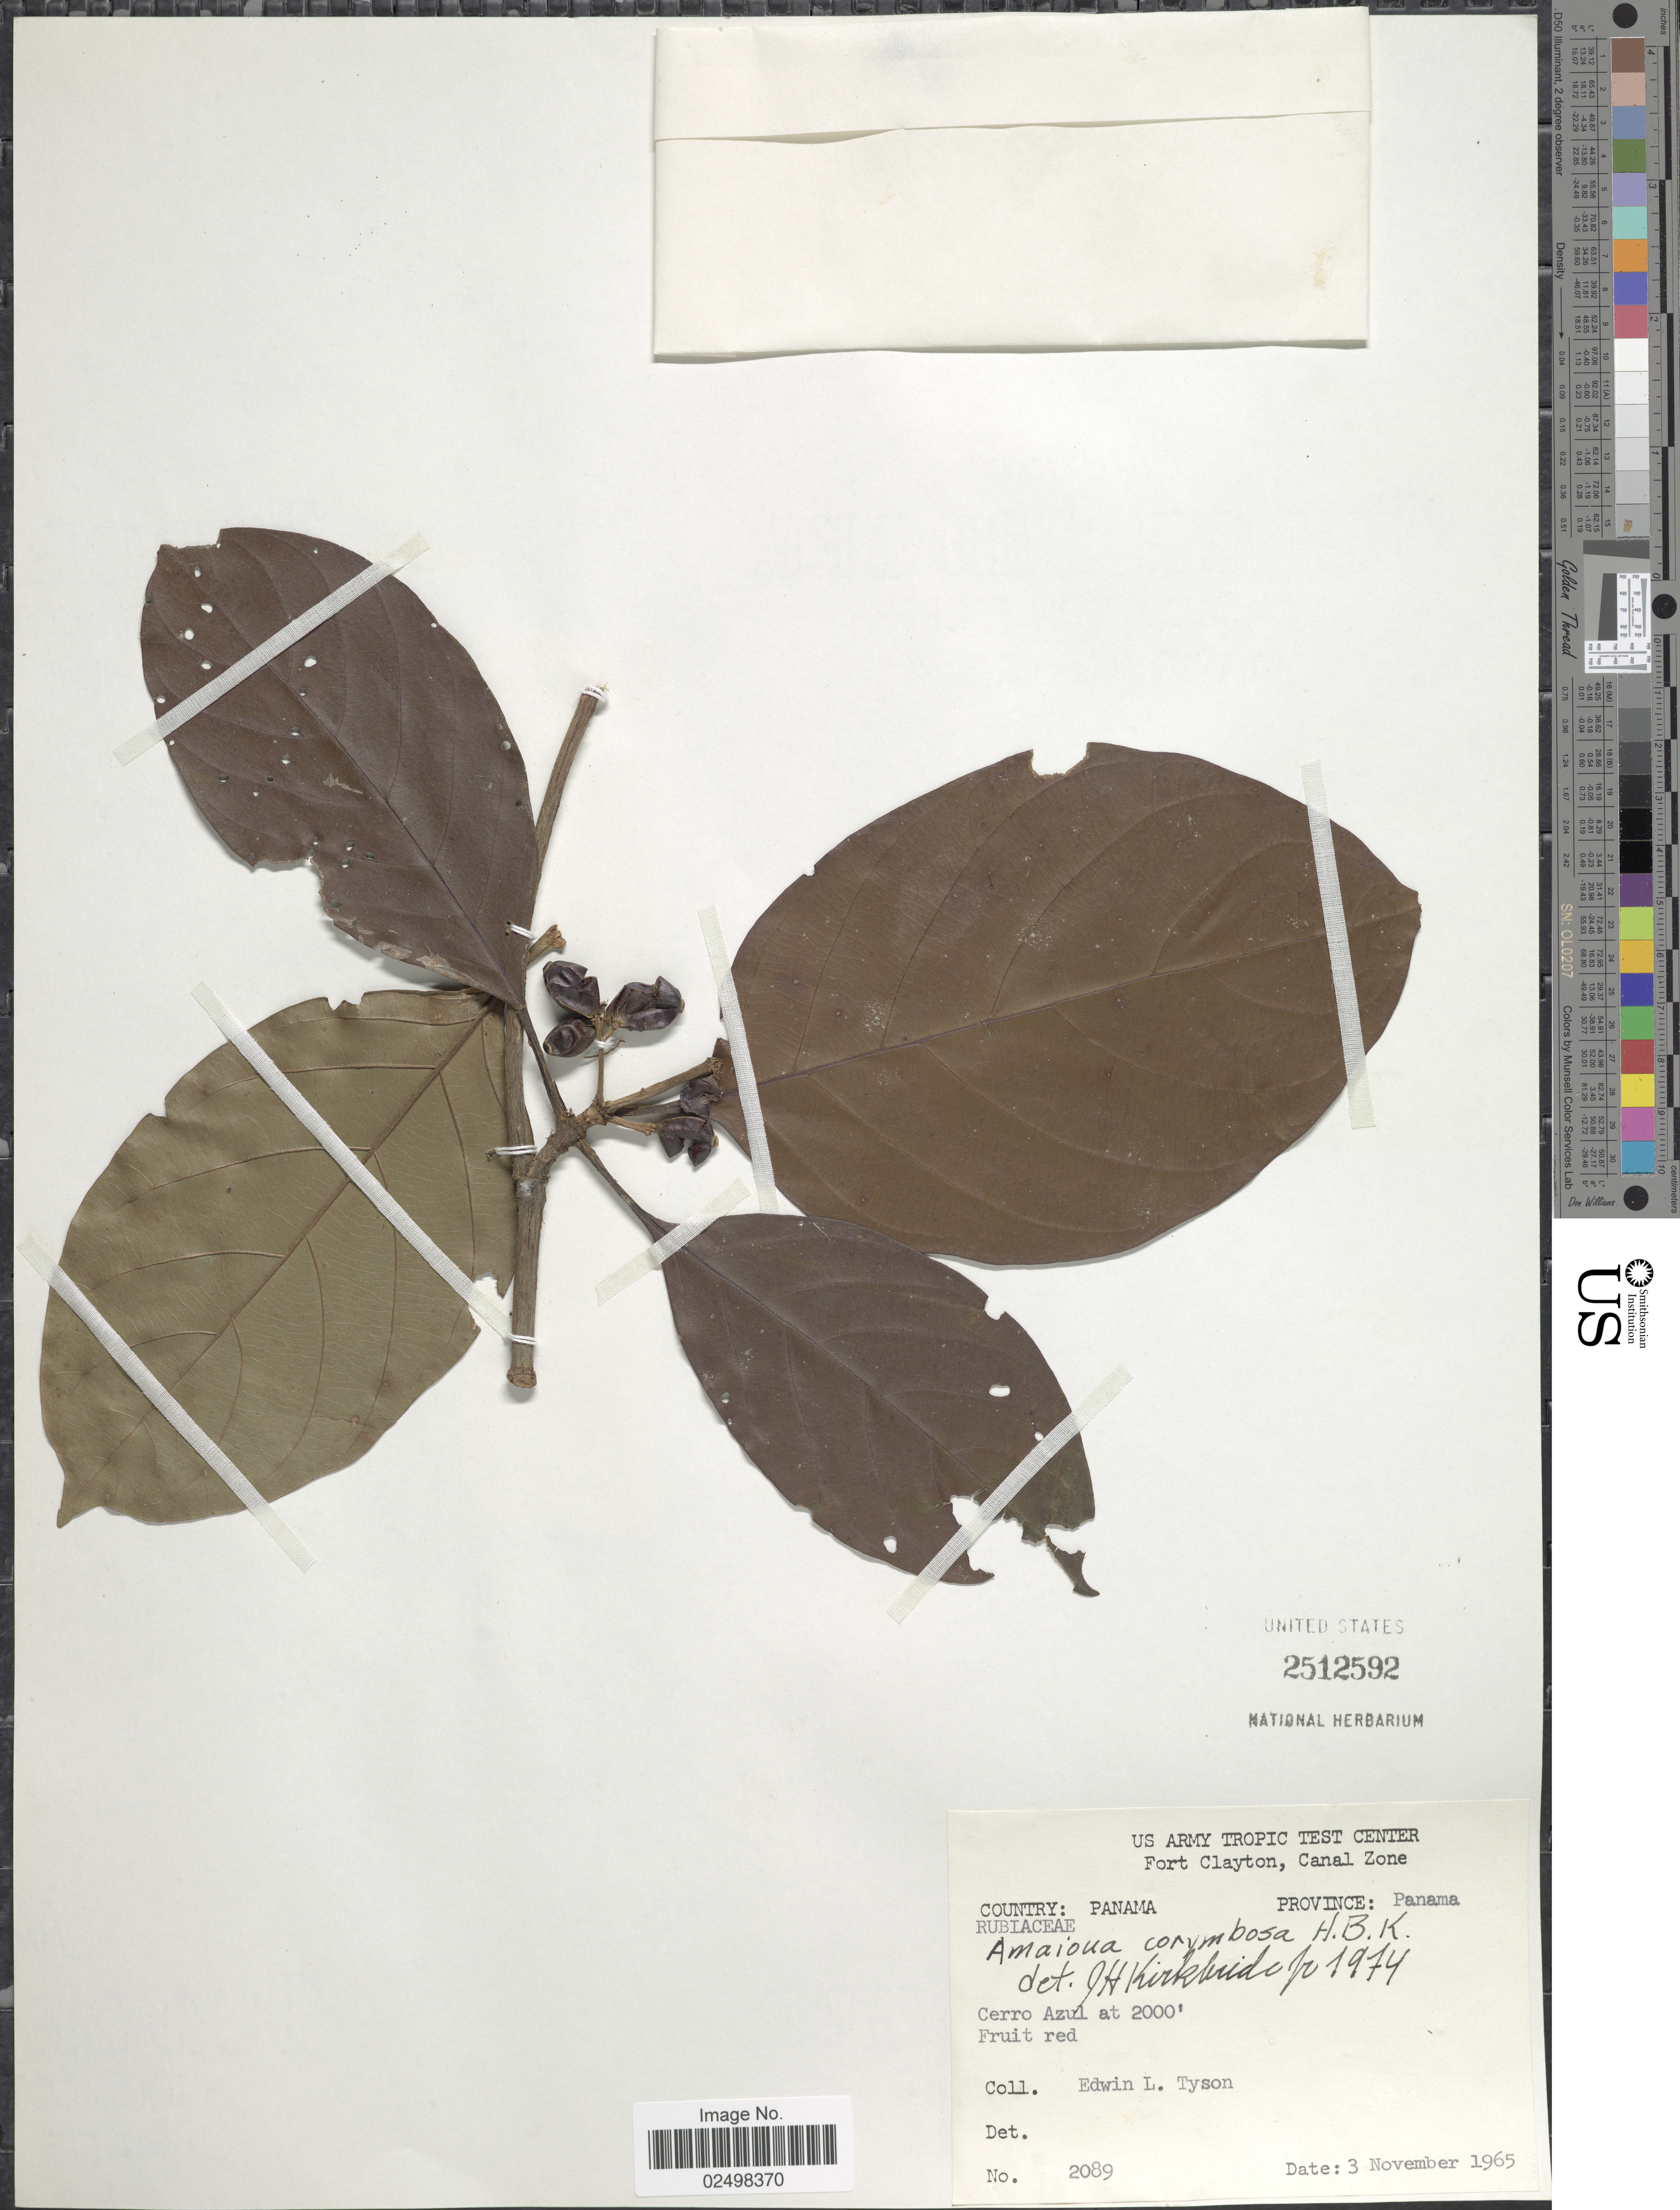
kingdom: Plantae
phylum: Tracheophyta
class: Magnoliopsida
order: Gentianales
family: Rubiaceae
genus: Amaioua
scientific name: Amaioua corymbosa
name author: Kunth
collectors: E. L. Tyson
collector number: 2089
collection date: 1965-11-03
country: Panama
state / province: Colón / Panamá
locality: Fort Clayton, Canal Zone. Province of Panama. Cerro Azul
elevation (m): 610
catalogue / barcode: US 2512592